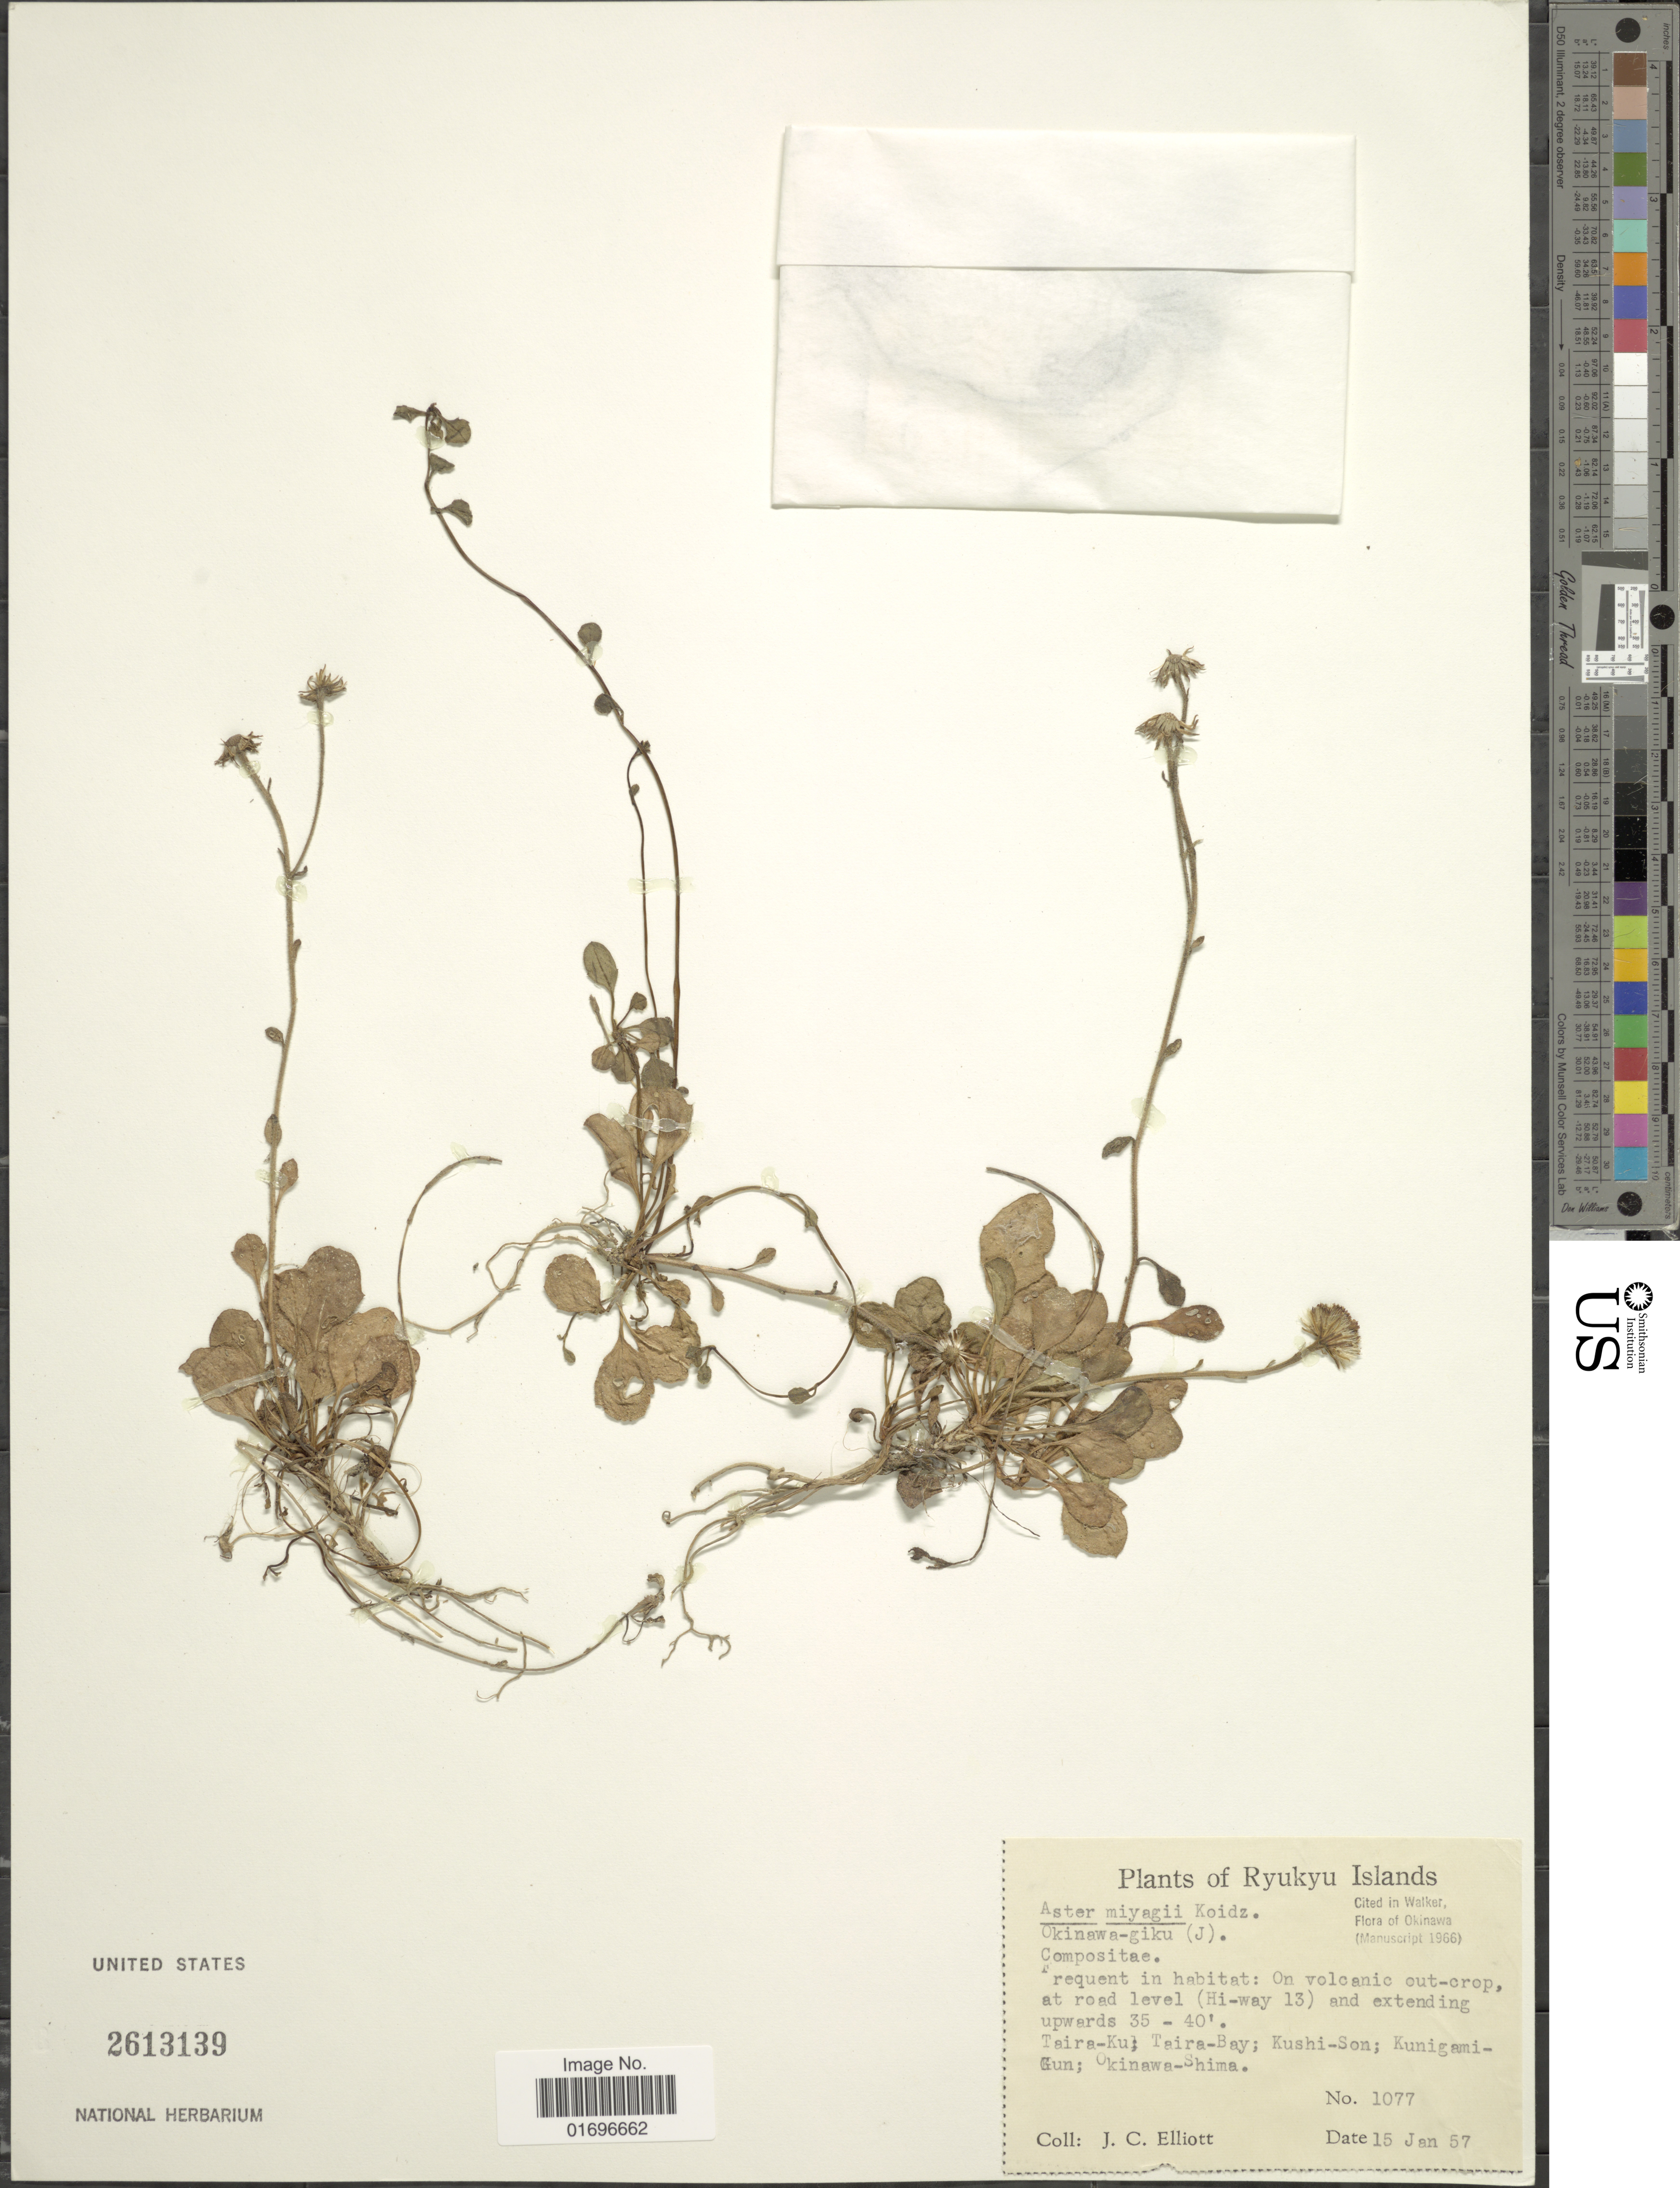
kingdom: Plantae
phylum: Tracheophyta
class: Magnoliopsida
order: Asterales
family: Asteraceae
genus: Aster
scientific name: Aster miyagii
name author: Koidz.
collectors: J. Elliot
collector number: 1077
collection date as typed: Transcribed d/m/y: 15/1/57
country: Japan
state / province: Okinawa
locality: Ryukyu Islands. Yaira-Ku; Taira-Bay; Kushi-Son; Kunigami-Gun; Okinawa-Shima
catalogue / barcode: US 2613139